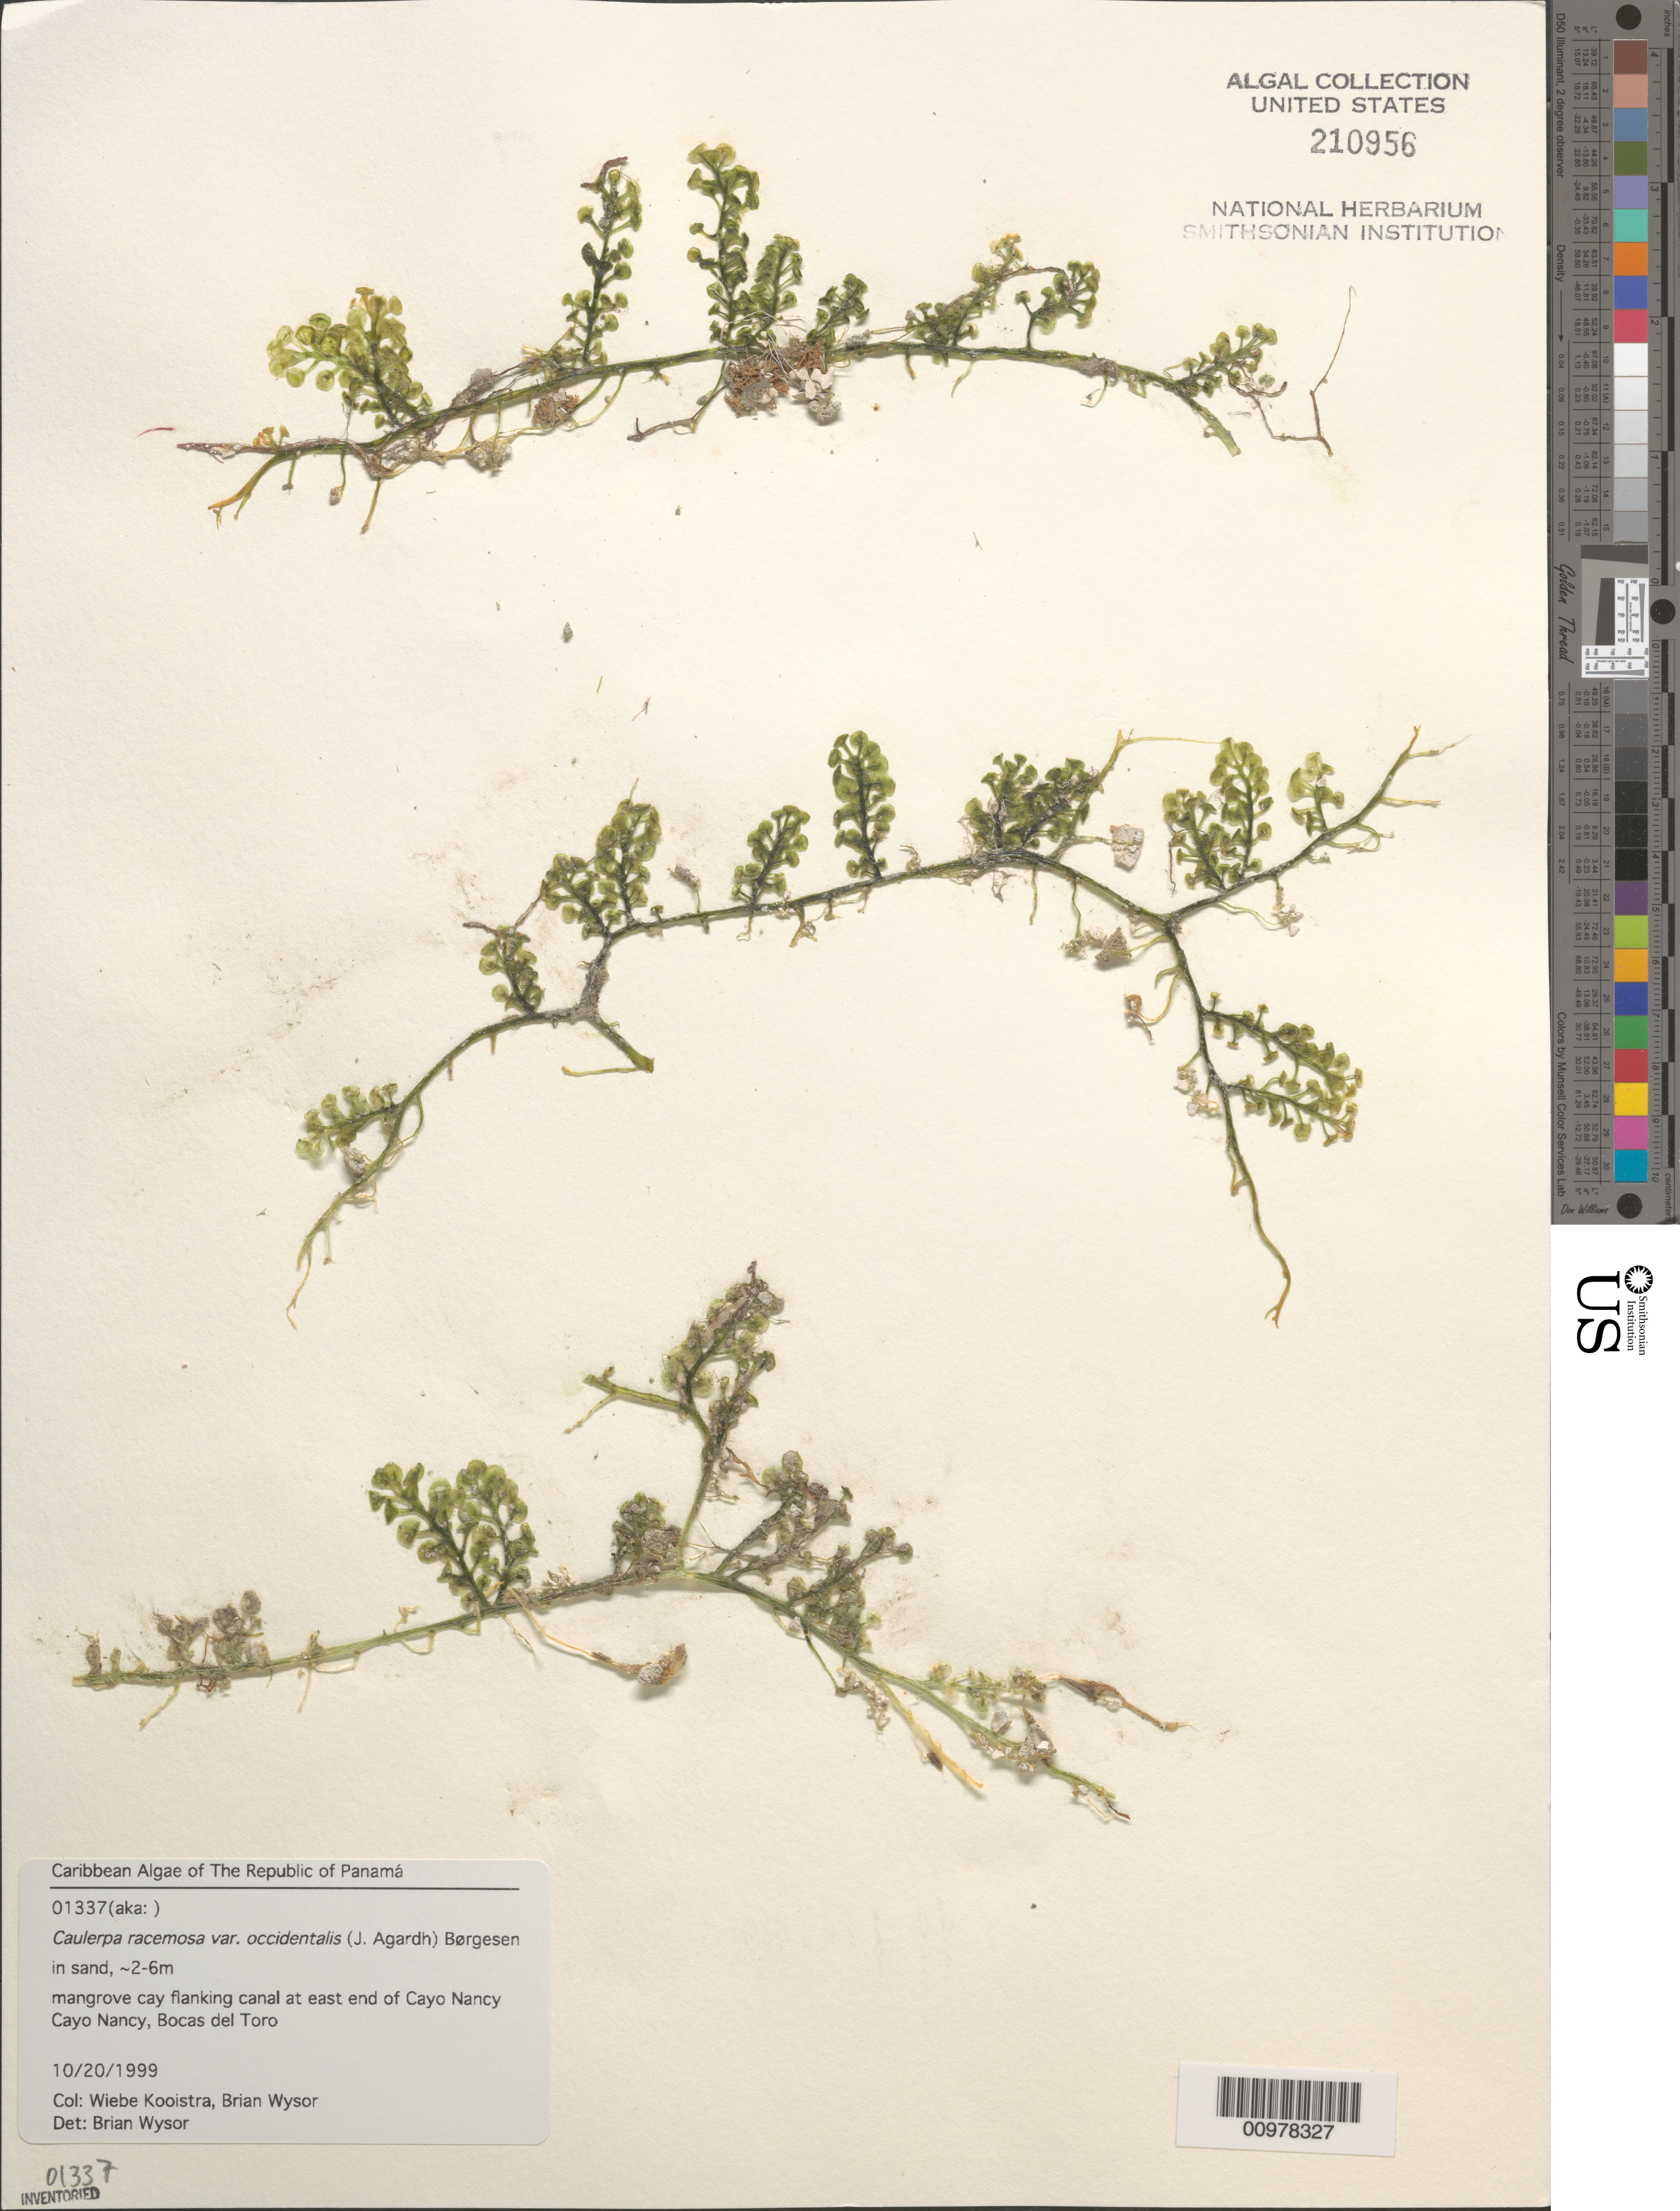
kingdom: Plantae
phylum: Chlorophyta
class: Ulvophyceae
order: Bryopsidales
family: Caulerpaceae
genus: Caulerpa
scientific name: Caulerpa racemosa var. occidentalis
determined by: Wysor, B.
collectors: B. Wysor & W. Kooistra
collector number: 01337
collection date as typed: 20 Oct 1999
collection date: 1999-10-20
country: Panama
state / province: Bocas del Toro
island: Cayo Nancy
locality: Mangrove cay flanking canal at east end of Cayo Nancy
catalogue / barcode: US 210956